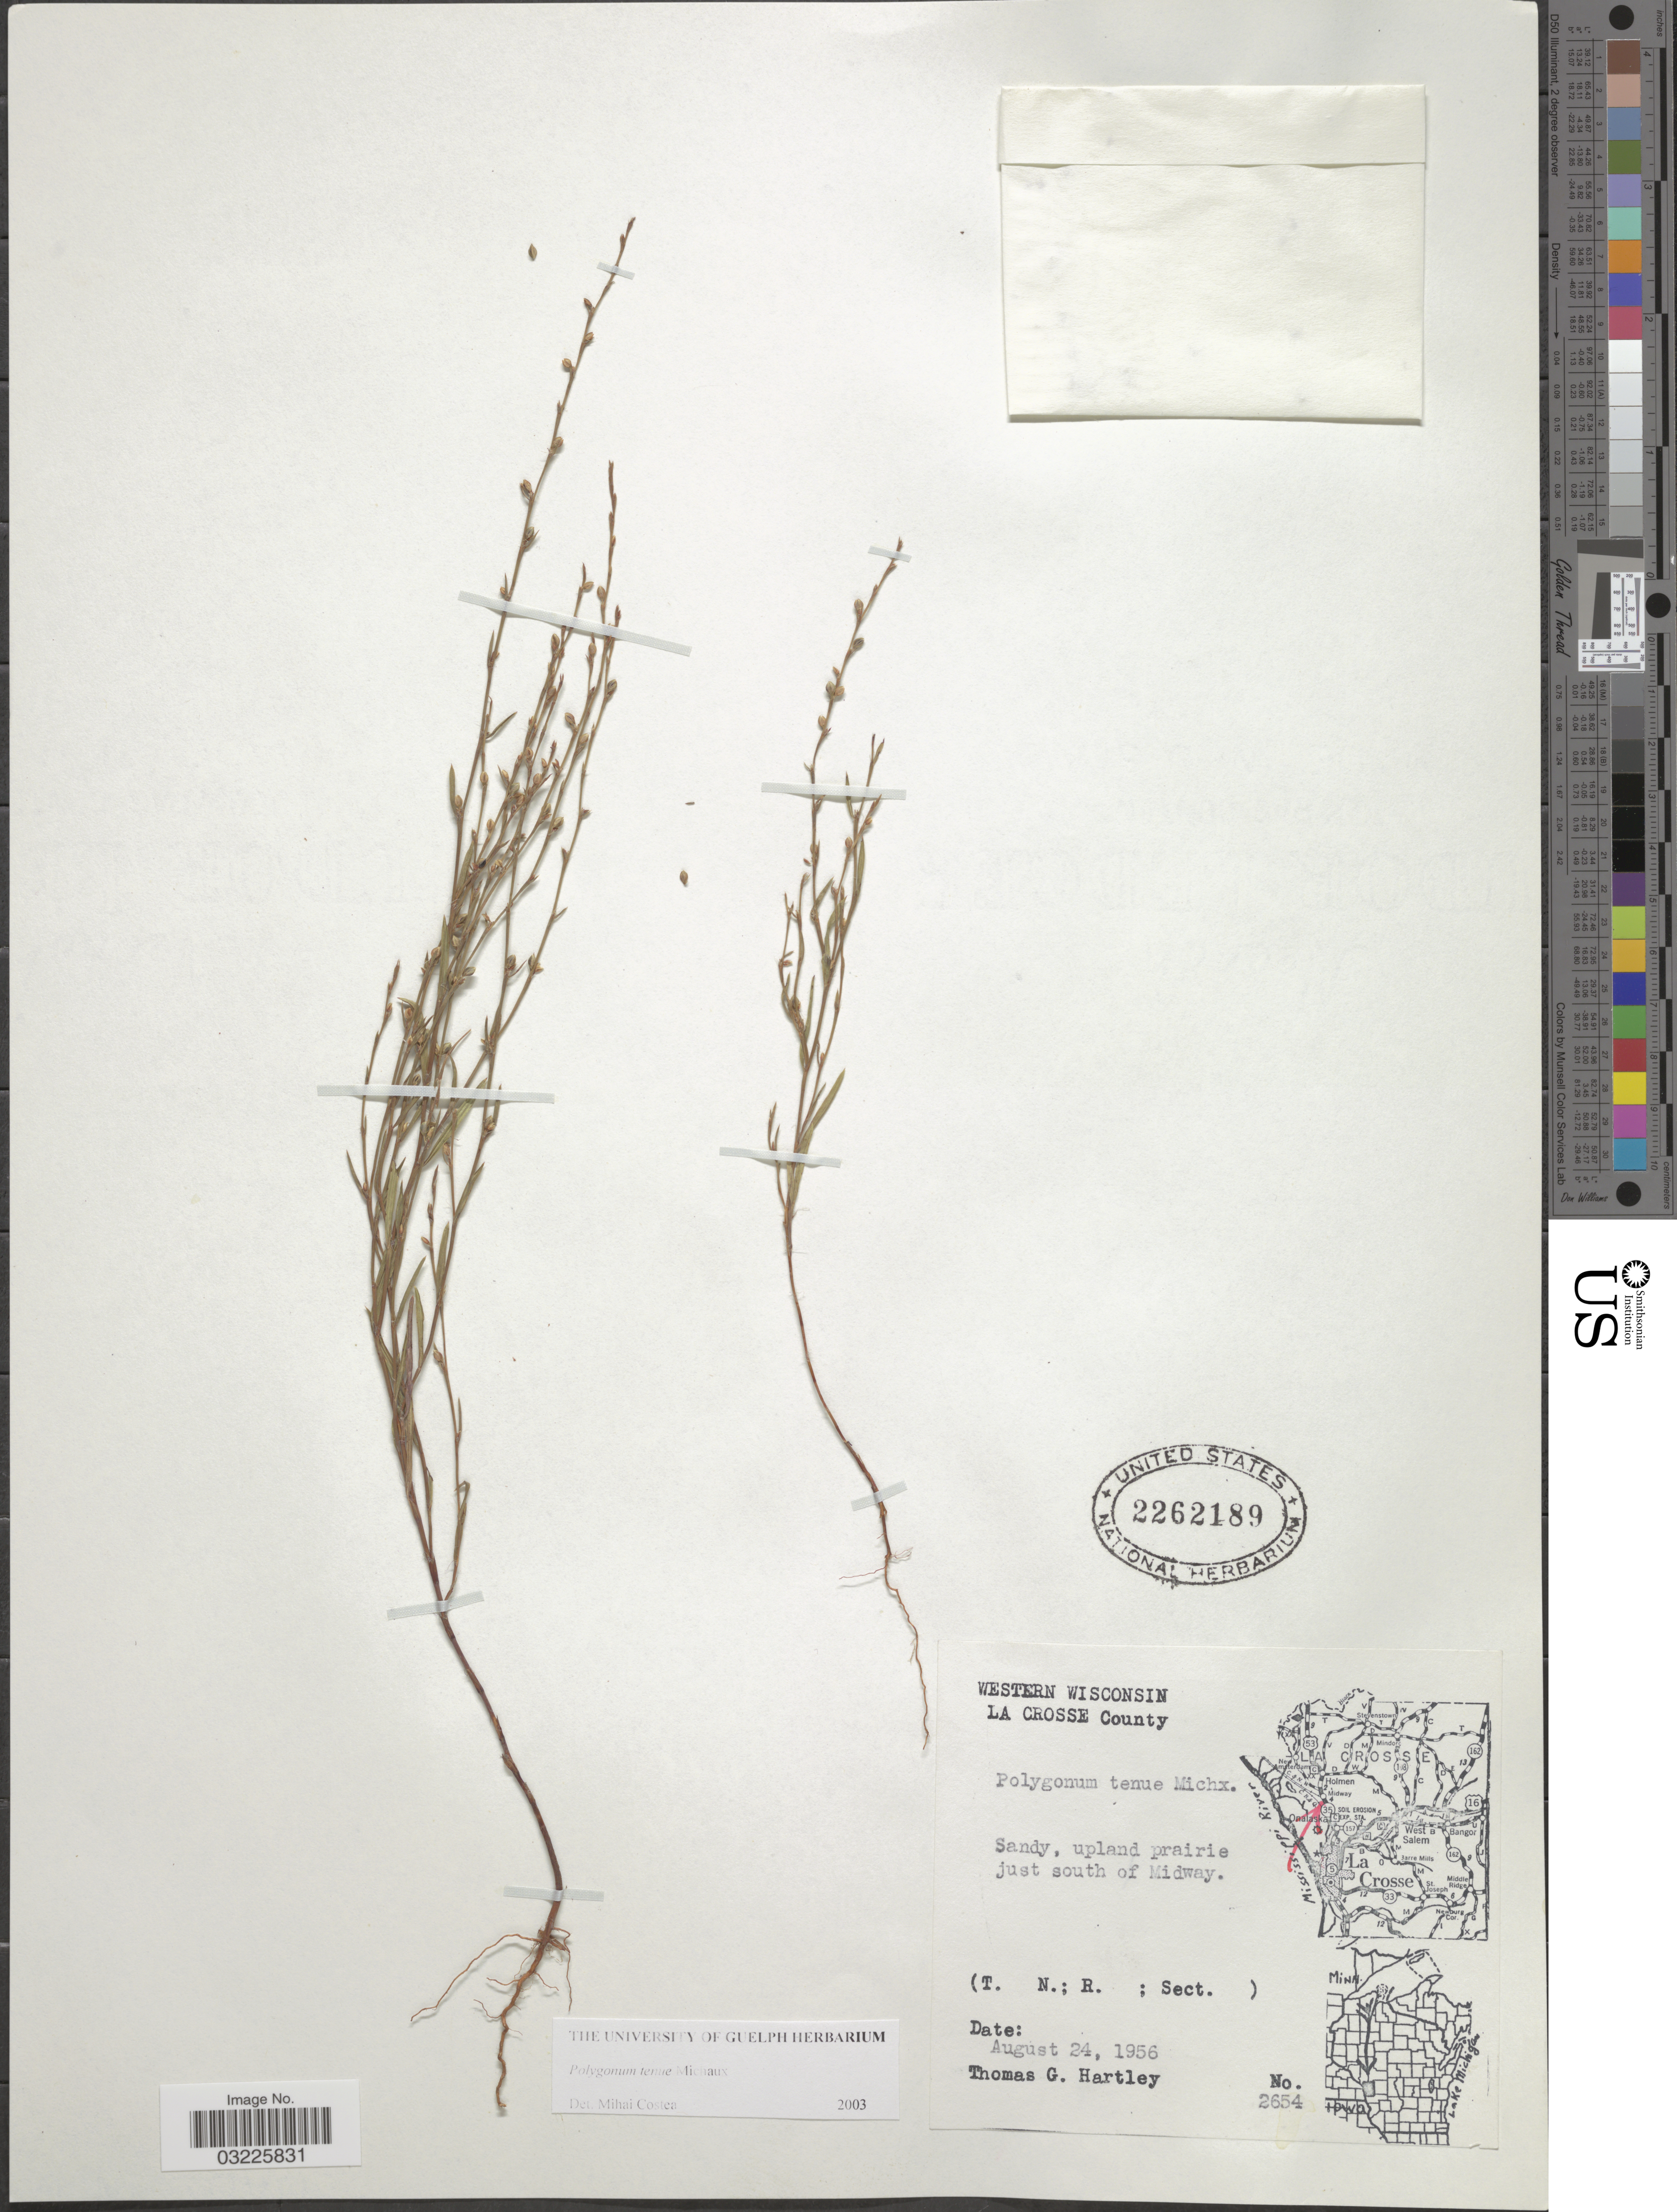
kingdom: Plantae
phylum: Tracheophyta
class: Magnoliopsida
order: Caryophyllales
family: Polygonaceae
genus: Polygonum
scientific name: Polygonum tenue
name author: F. Michx.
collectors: T. G. Hartley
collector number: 2654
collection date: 1956-08-24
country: United States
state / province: Wisconsin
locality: Western Wisconsin. La Crosse County. Just south of Midway.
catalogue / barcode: US 2262189